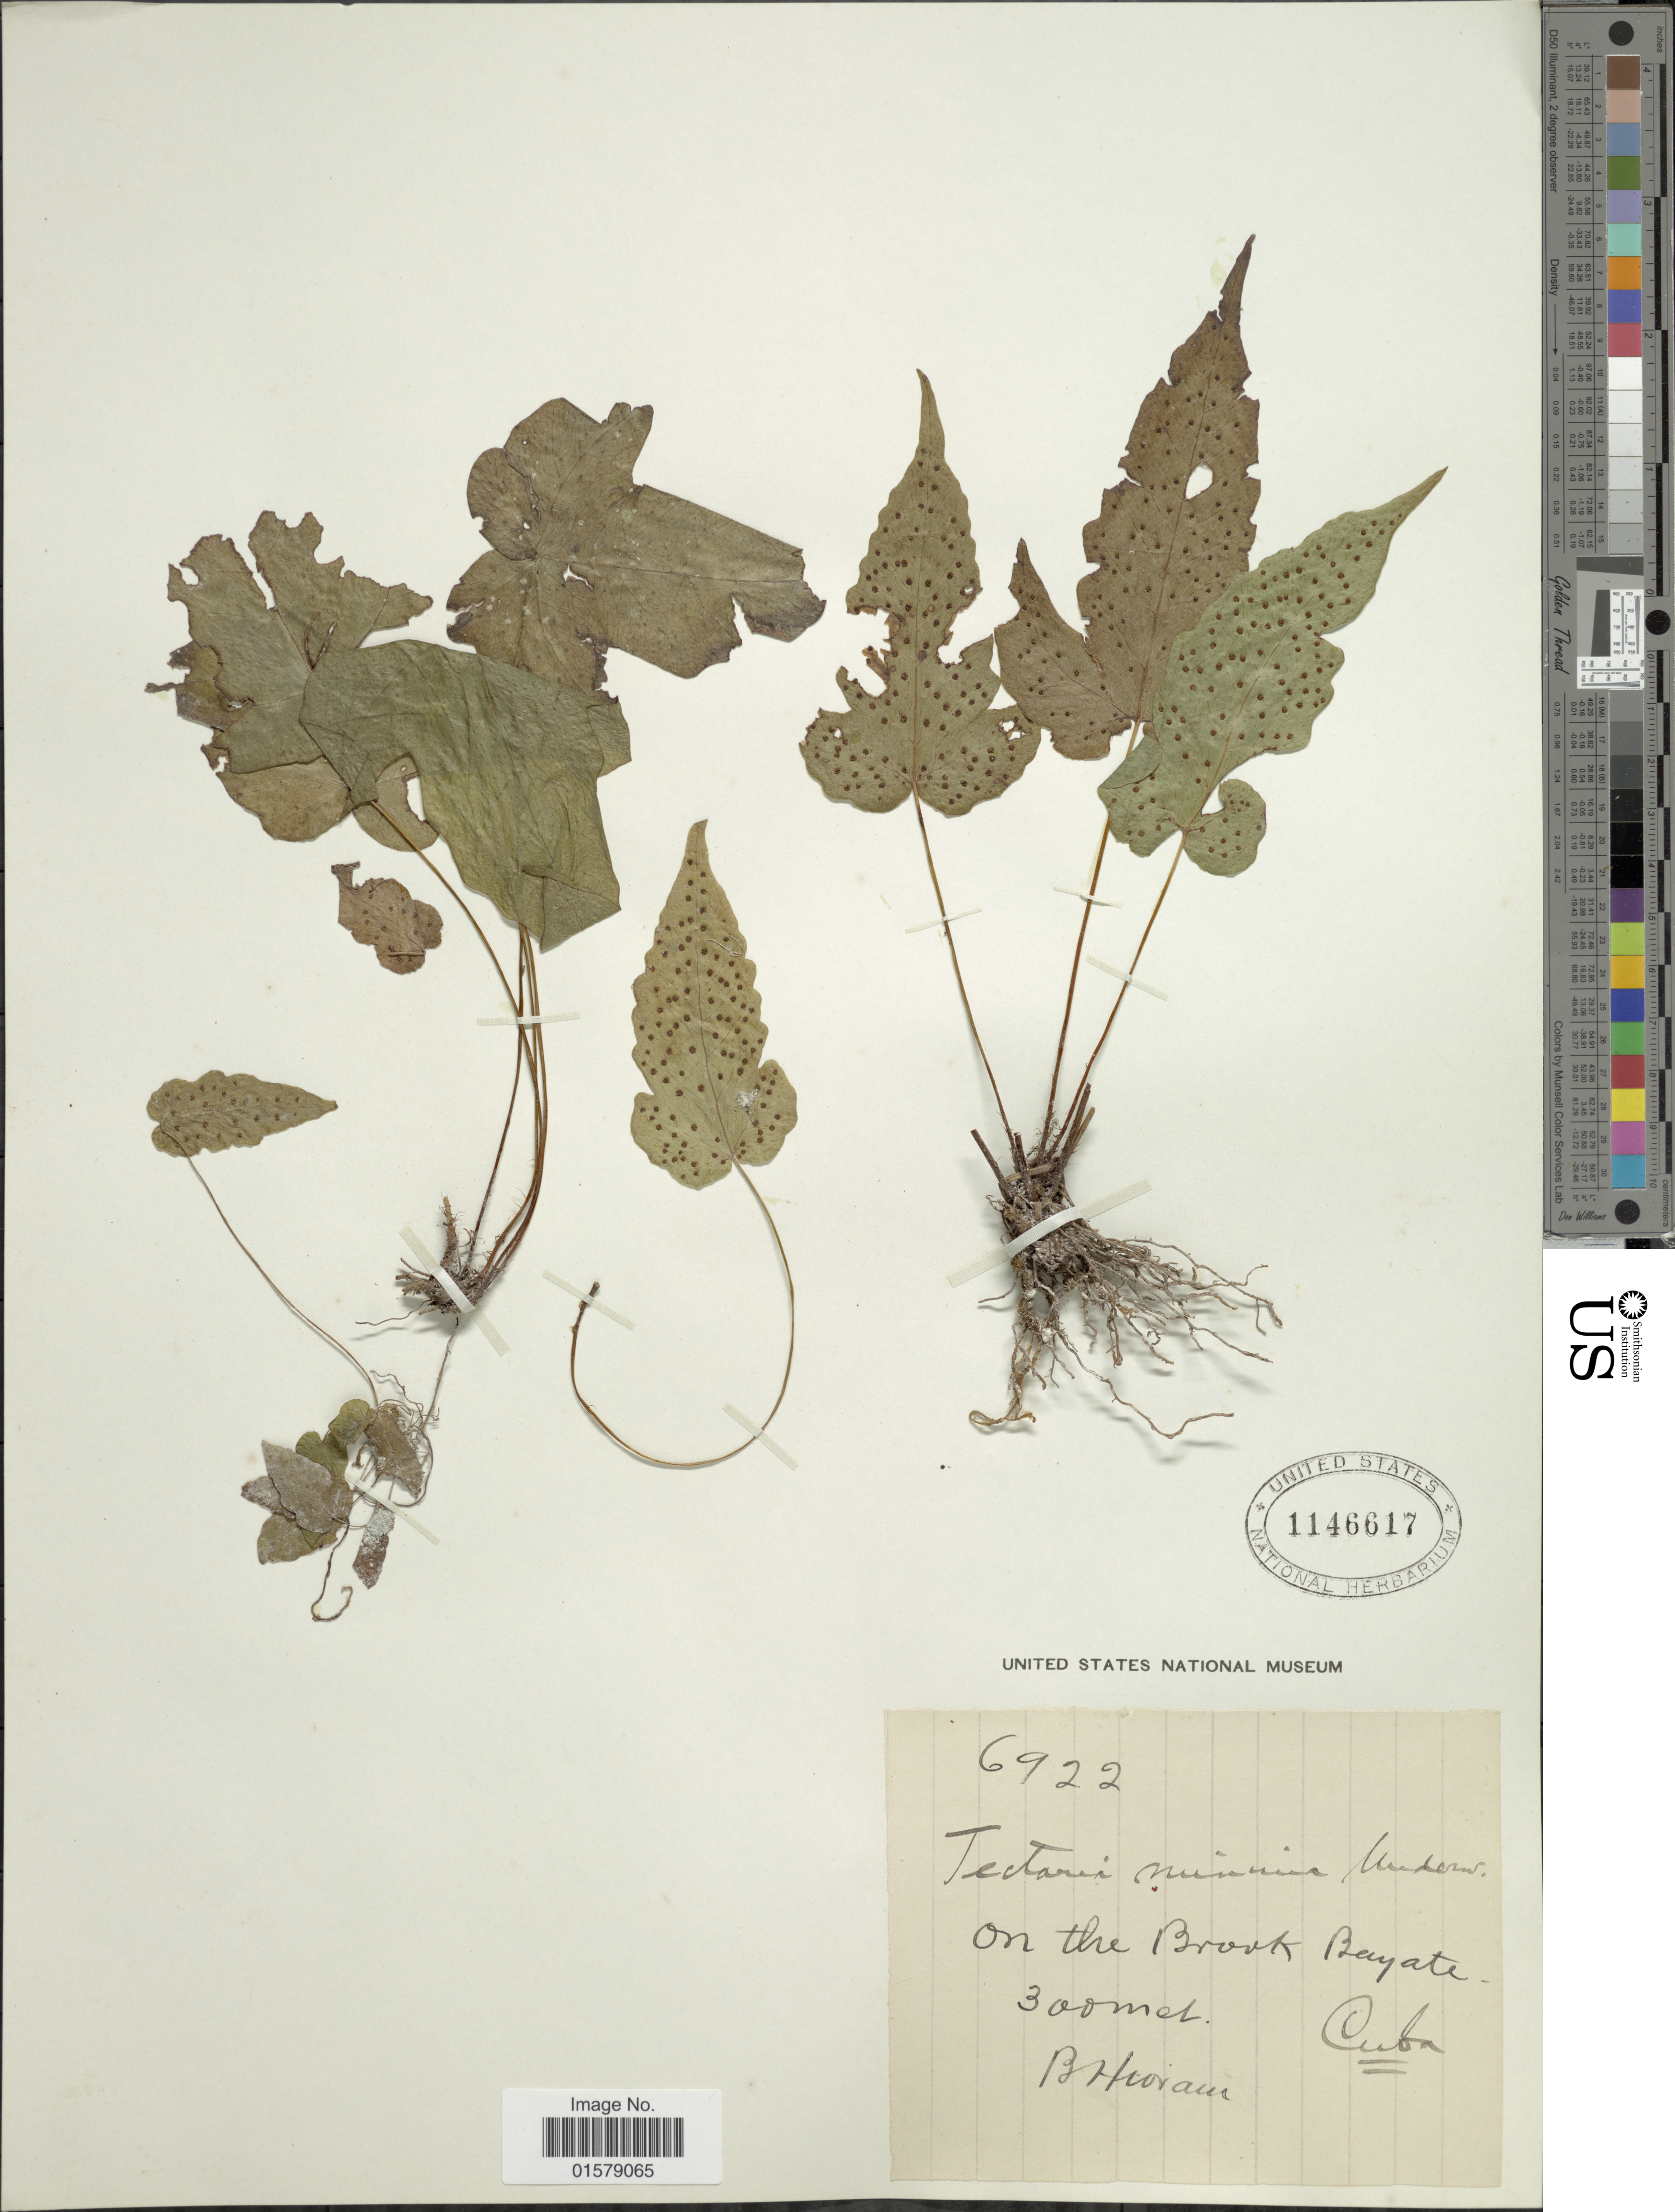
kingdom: Plantae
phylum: Tracheophyta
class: Polypodiopsida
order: Polypodiales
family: Tectariaceae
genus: Tectaria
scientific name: Tectaria fimbriata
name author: (Willd.) Lourteig & Proctor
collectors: Bro. Hioram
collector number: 6922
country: Cuba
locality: On the Brook Bayate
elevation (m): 300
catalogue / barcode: US 1146617